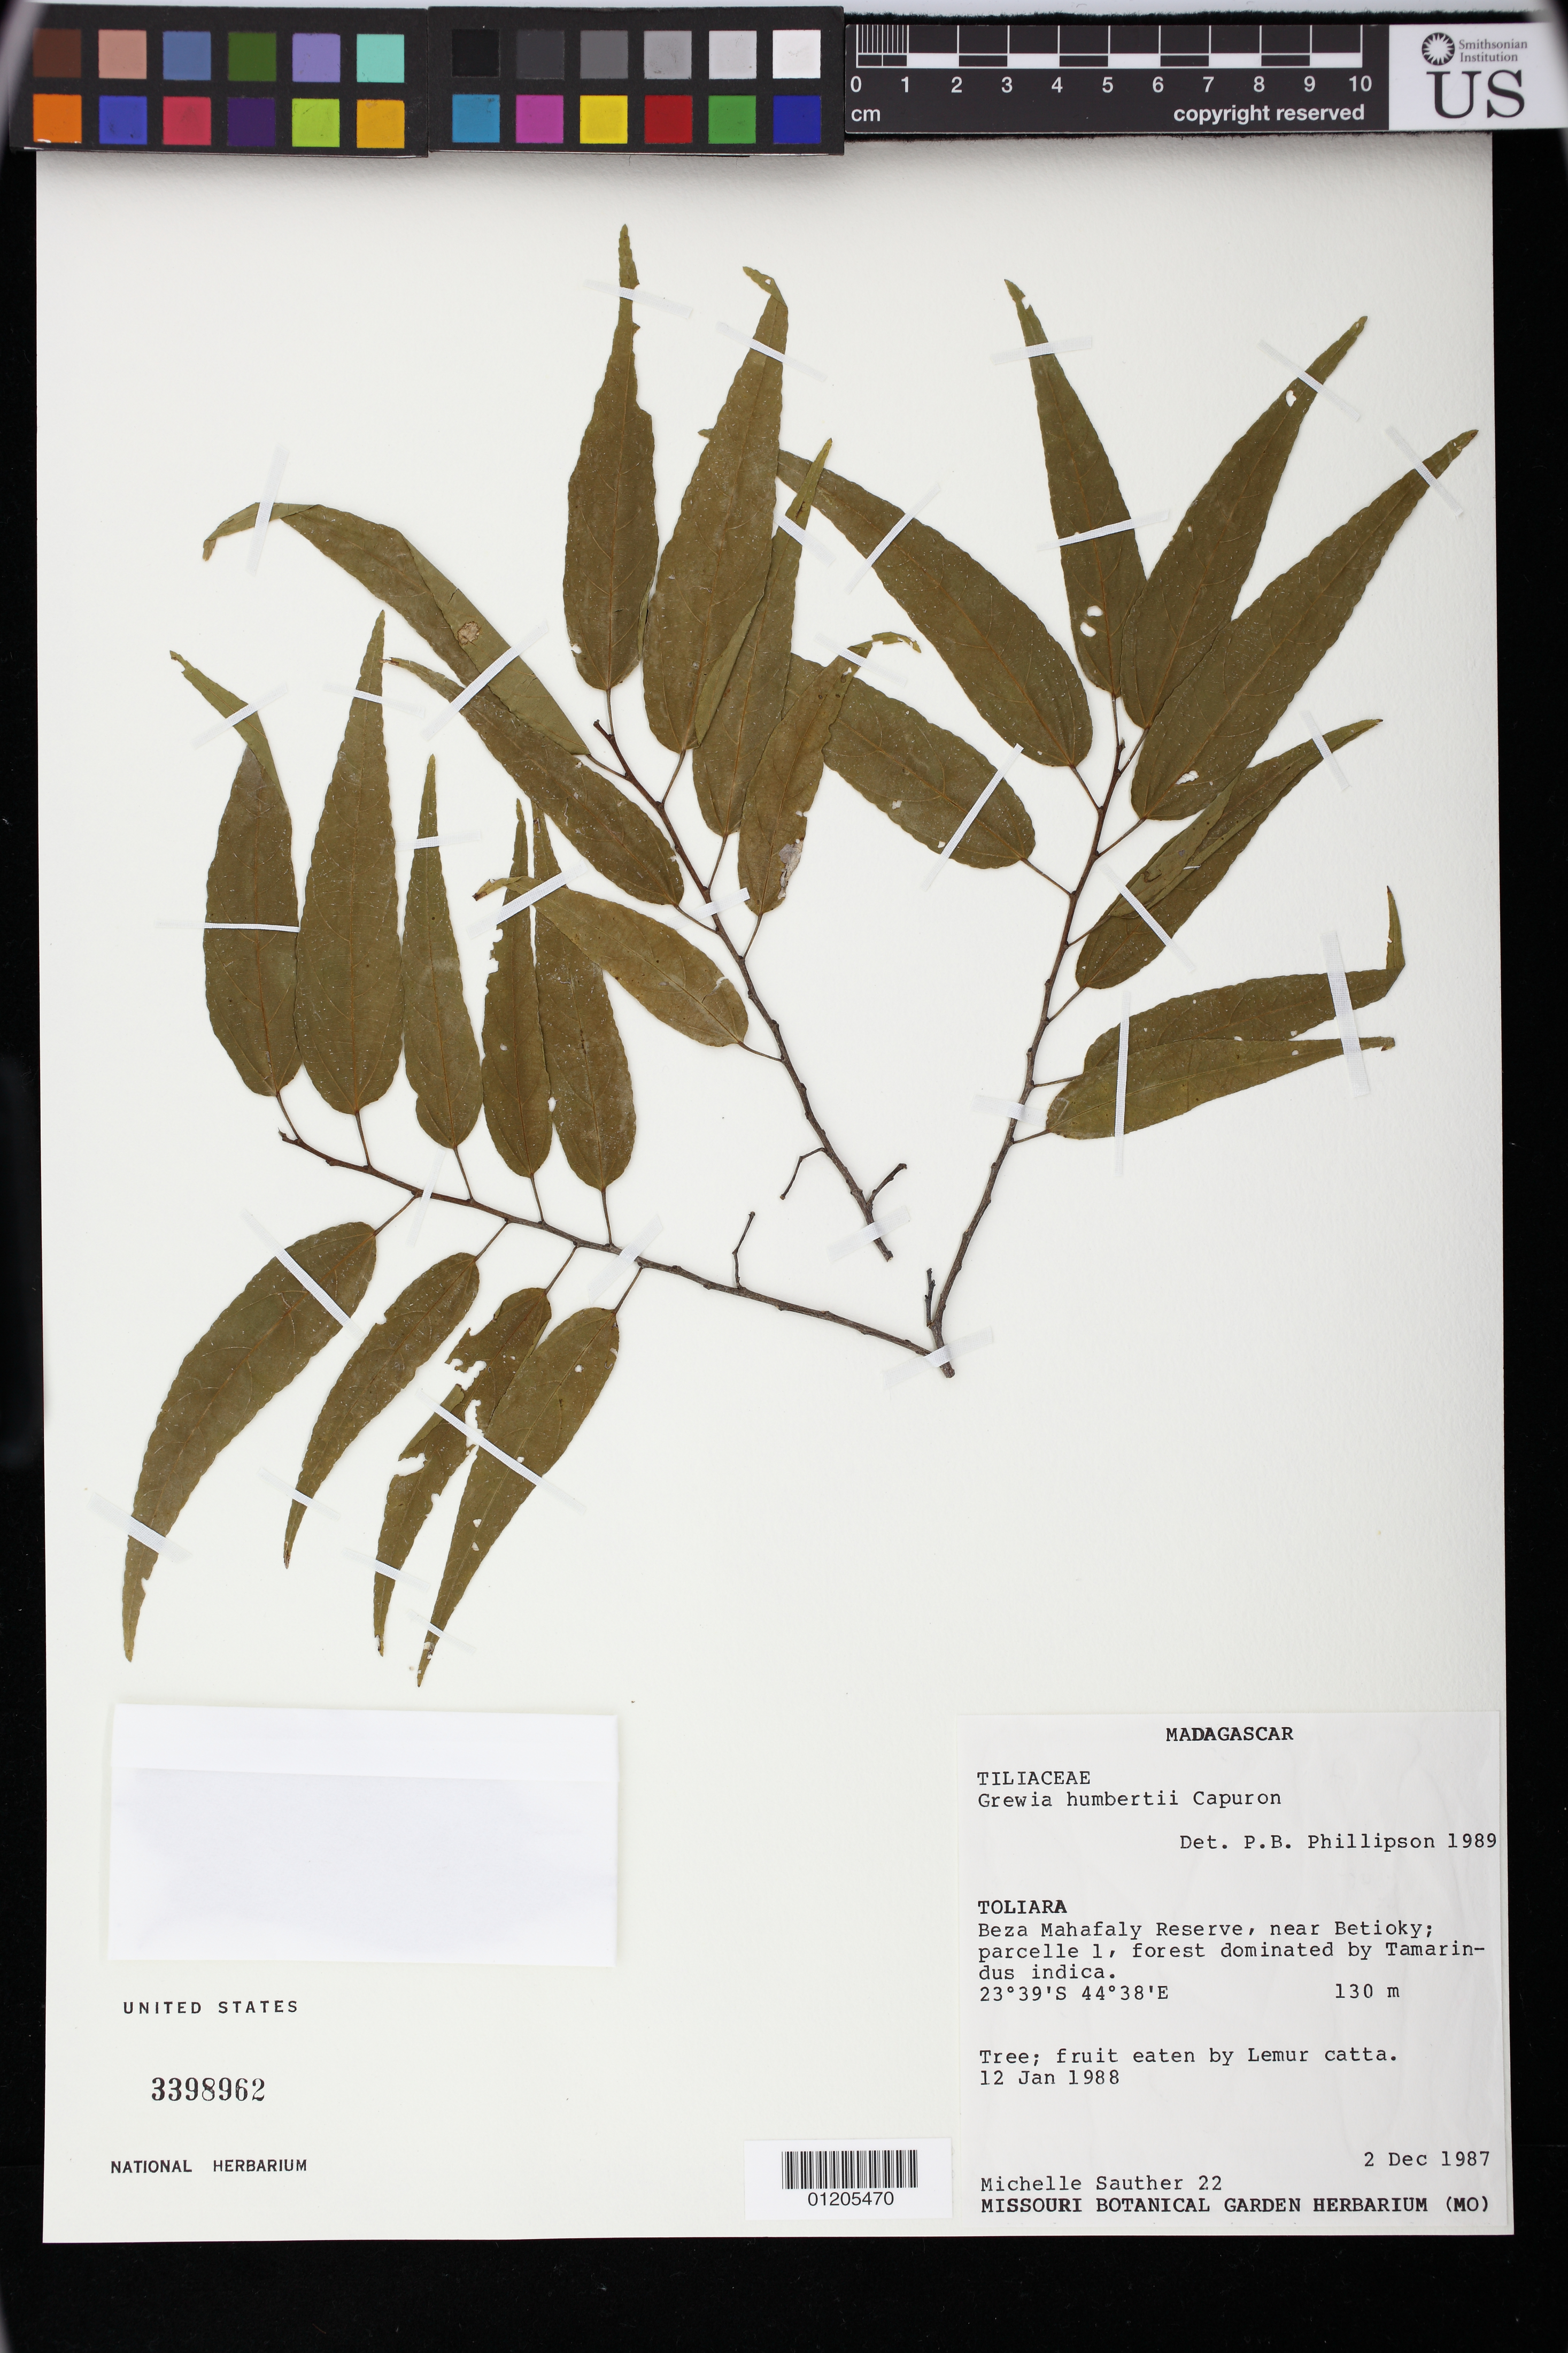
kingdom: Plantae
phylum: Tracheophyta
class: Magnoliopsida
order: Malvales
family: Malvaceae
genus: Grewia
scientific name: Grewia humbertii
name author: Capuron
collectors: M. Sauther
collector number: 22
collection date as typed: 12 Feb 1987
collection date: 1987-02-12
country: Madagascar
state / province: Atsimo-Andrefana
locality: Toliara. Beza Mahafaly Reserve, near Betioky; parcelle 1.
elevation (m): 130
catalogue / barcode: US 3398962